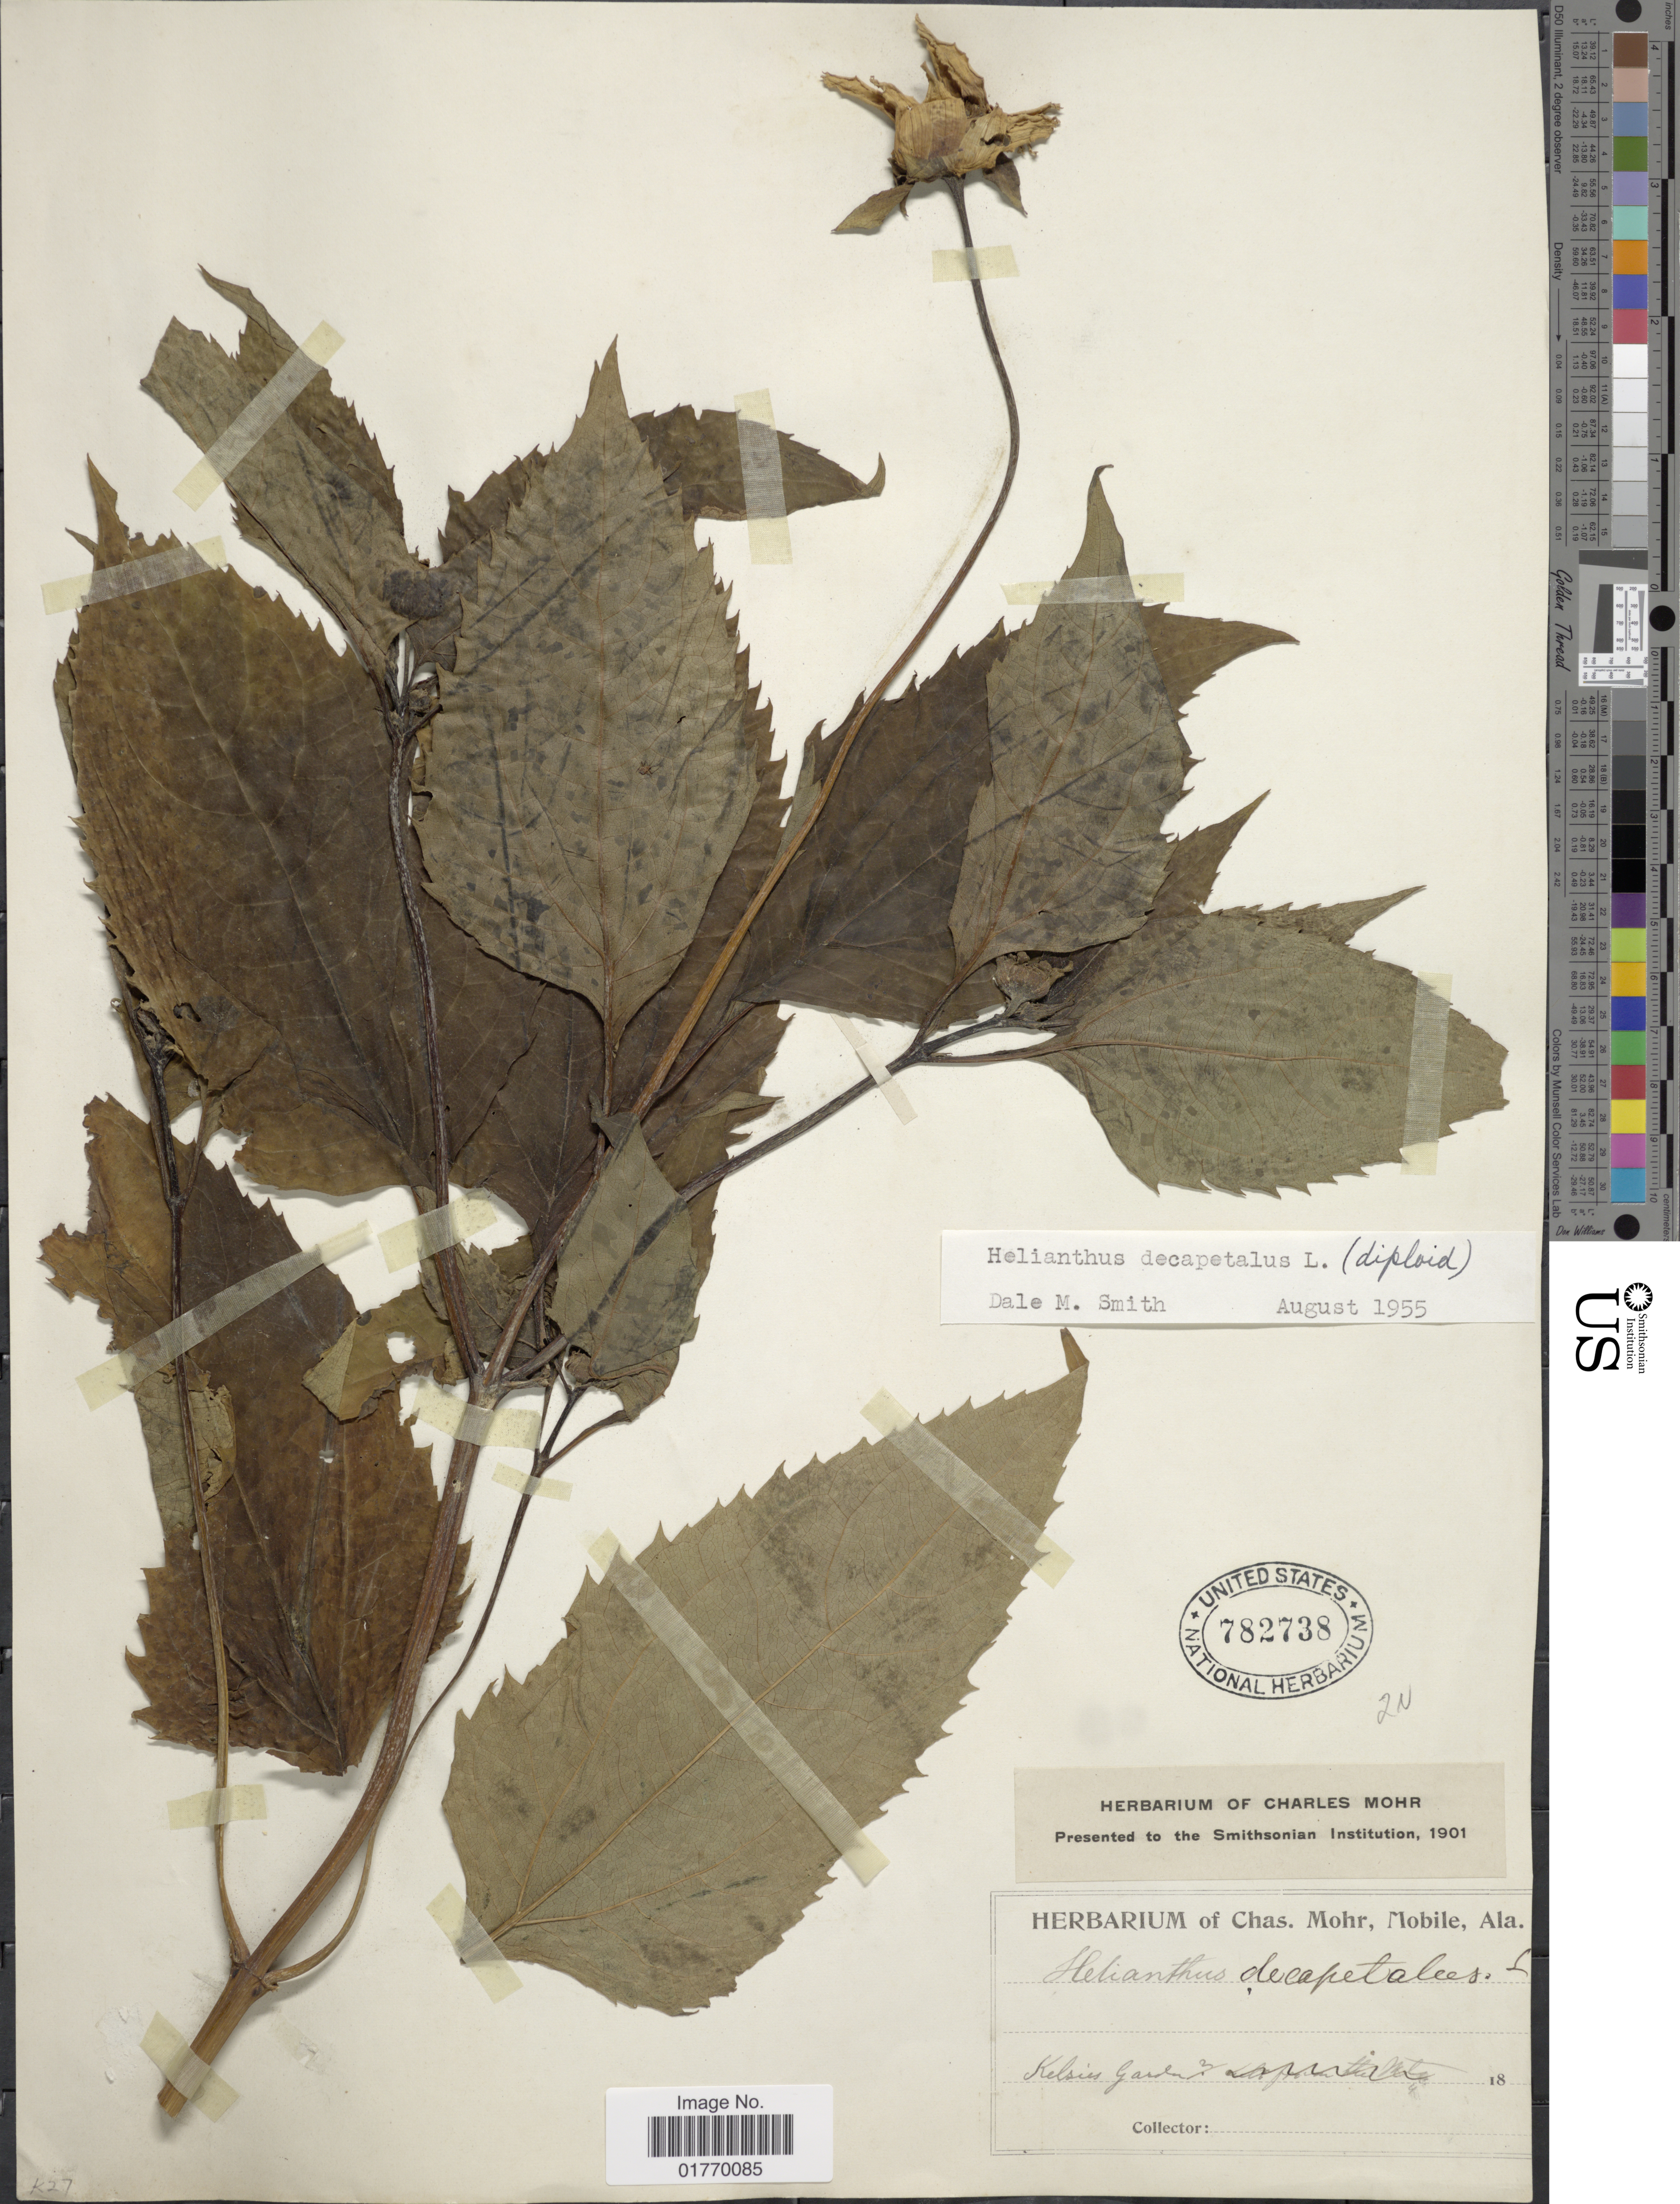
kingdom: Plantae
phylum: Tracheophyta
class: Magnoliopsida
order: Asterales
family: Asteraceae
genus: Helianthus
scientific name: Helianthus decapetalus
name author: L.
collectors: ex herb. Charles Mohr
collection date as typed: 18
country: United States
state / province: Alabama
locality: Kelsies Garden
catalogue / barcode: US 782738